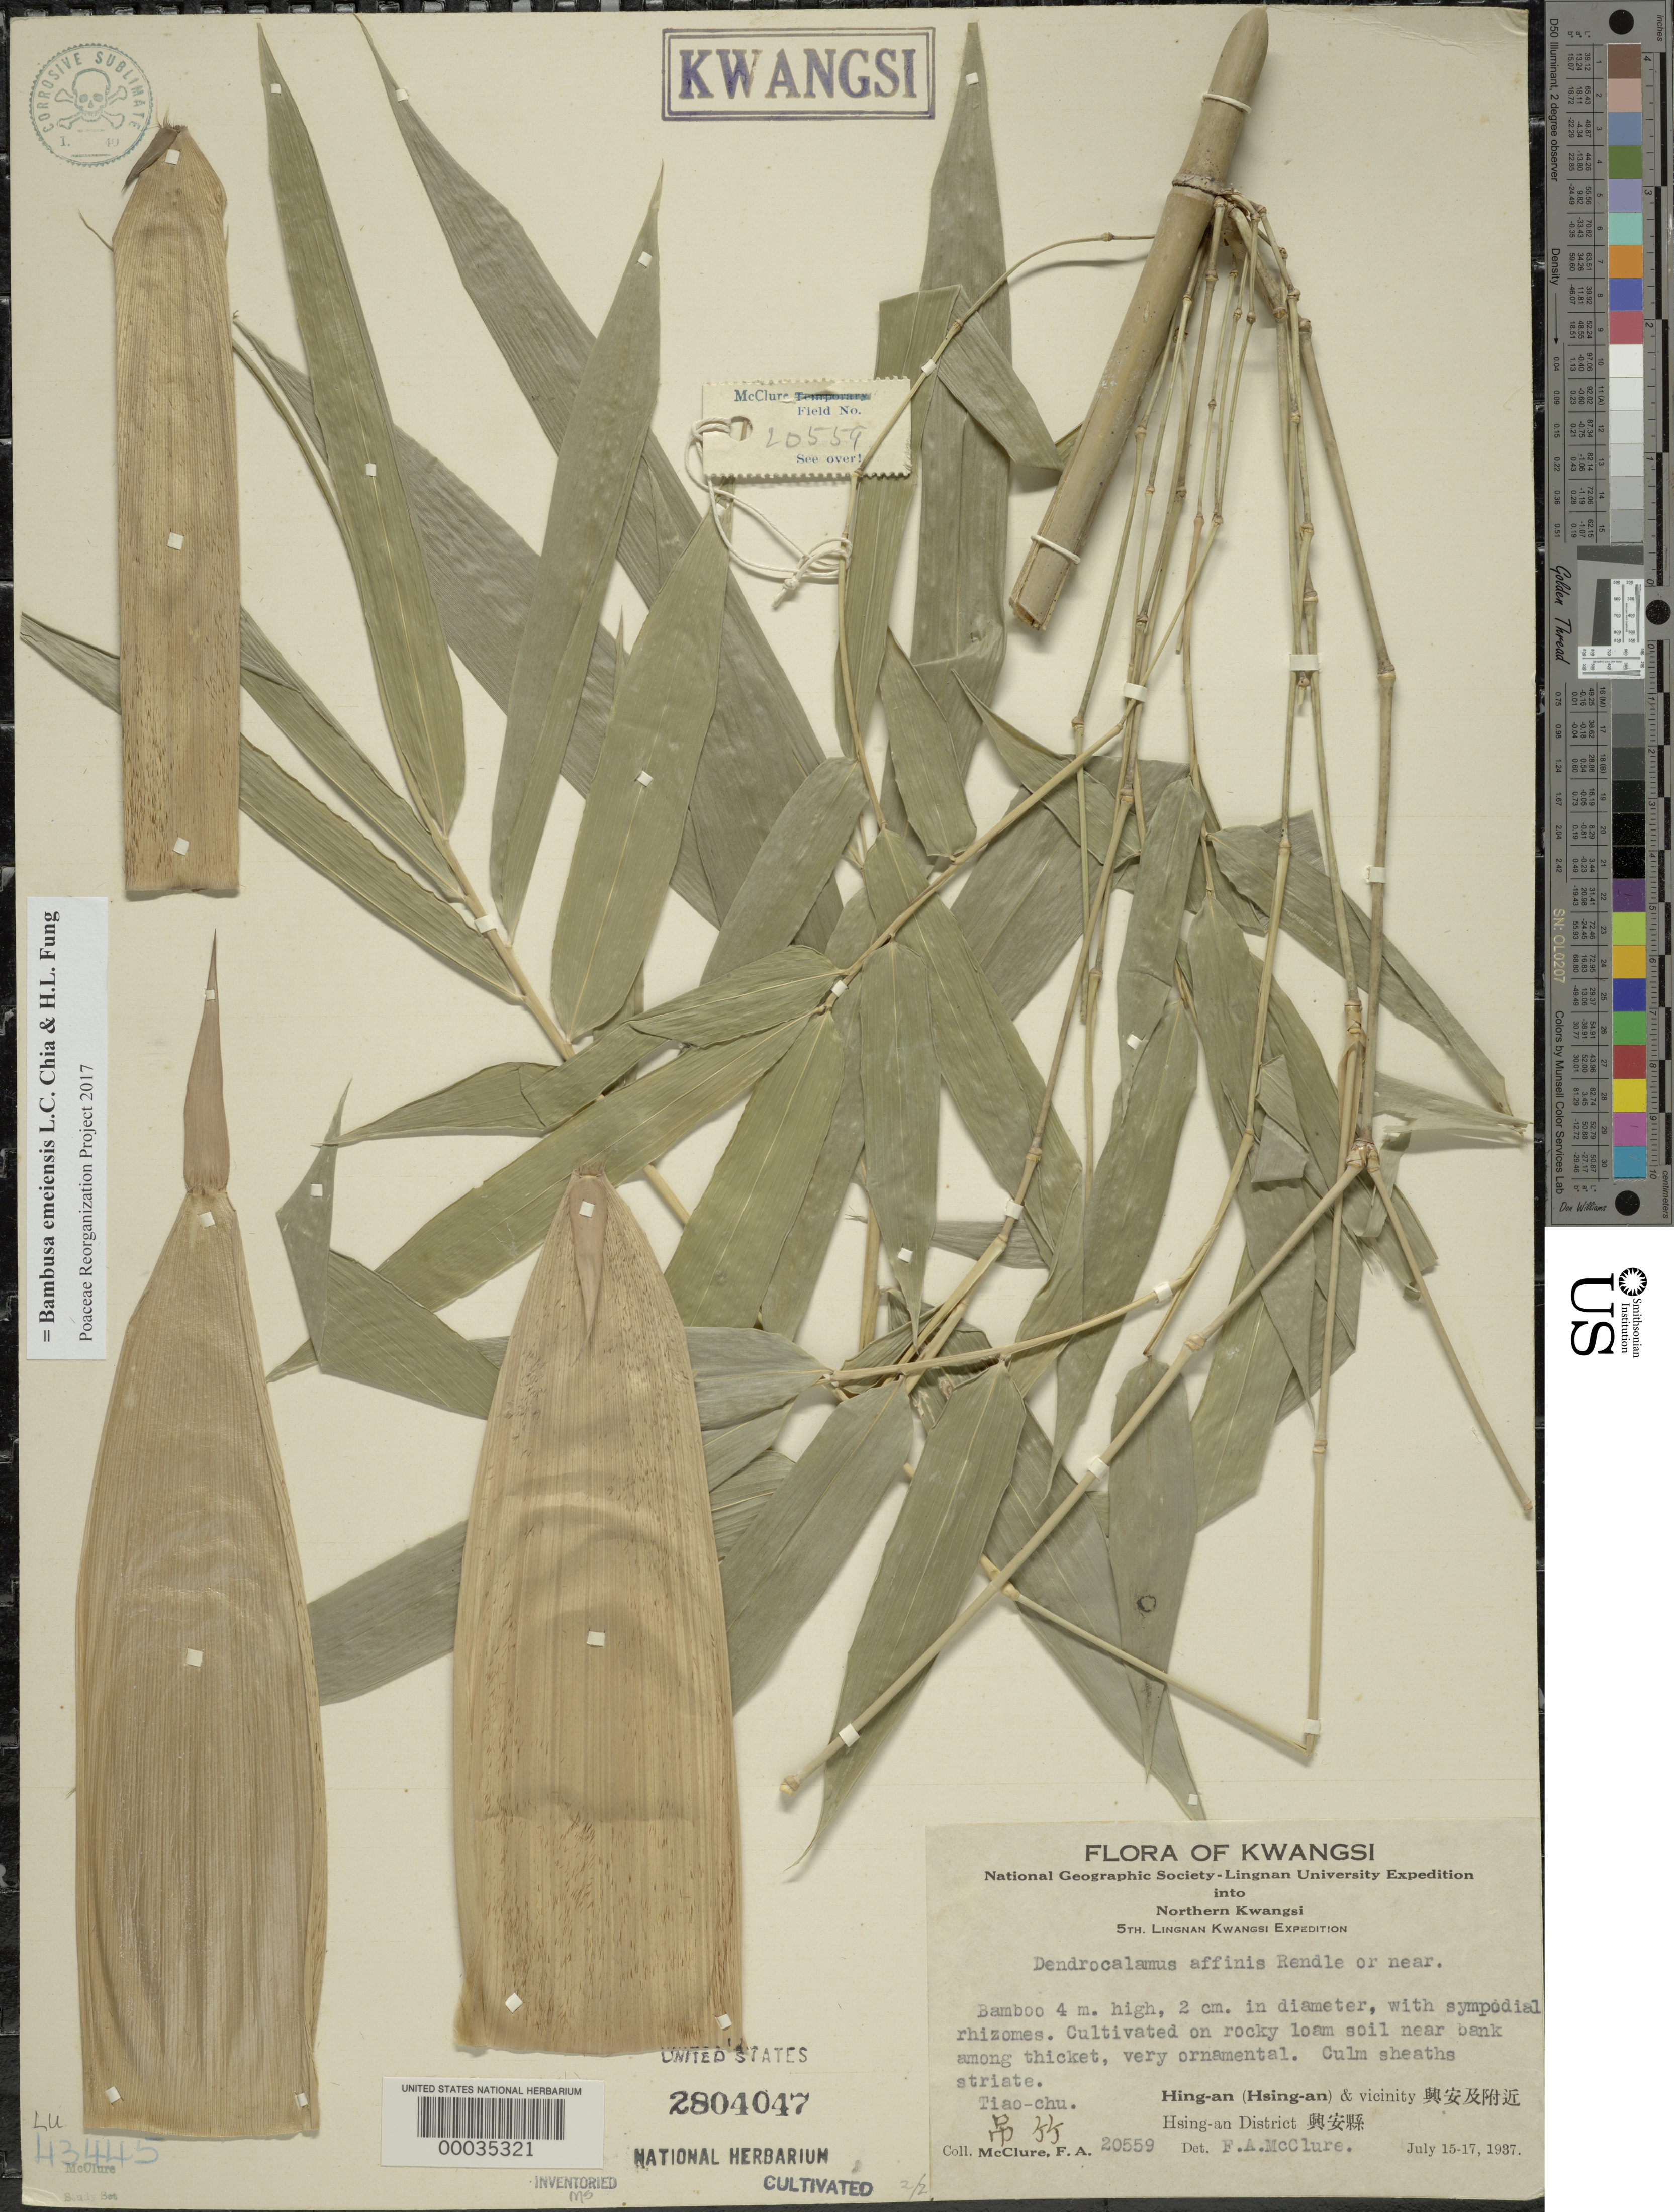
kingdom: Plantae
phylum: Tracheophyta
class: Liliopsida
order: Poales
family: Poaceae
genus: Bambusa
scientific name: Bambusa emeiensis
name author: Chia & H.L. Fung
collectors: F. A. McClure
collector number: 20559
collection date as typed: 15 Jul 1937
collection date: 1937-07-15/1937-07-17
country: China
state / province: Jiangxi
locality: Hing-an, tiao-chu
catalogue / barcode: US 2804047